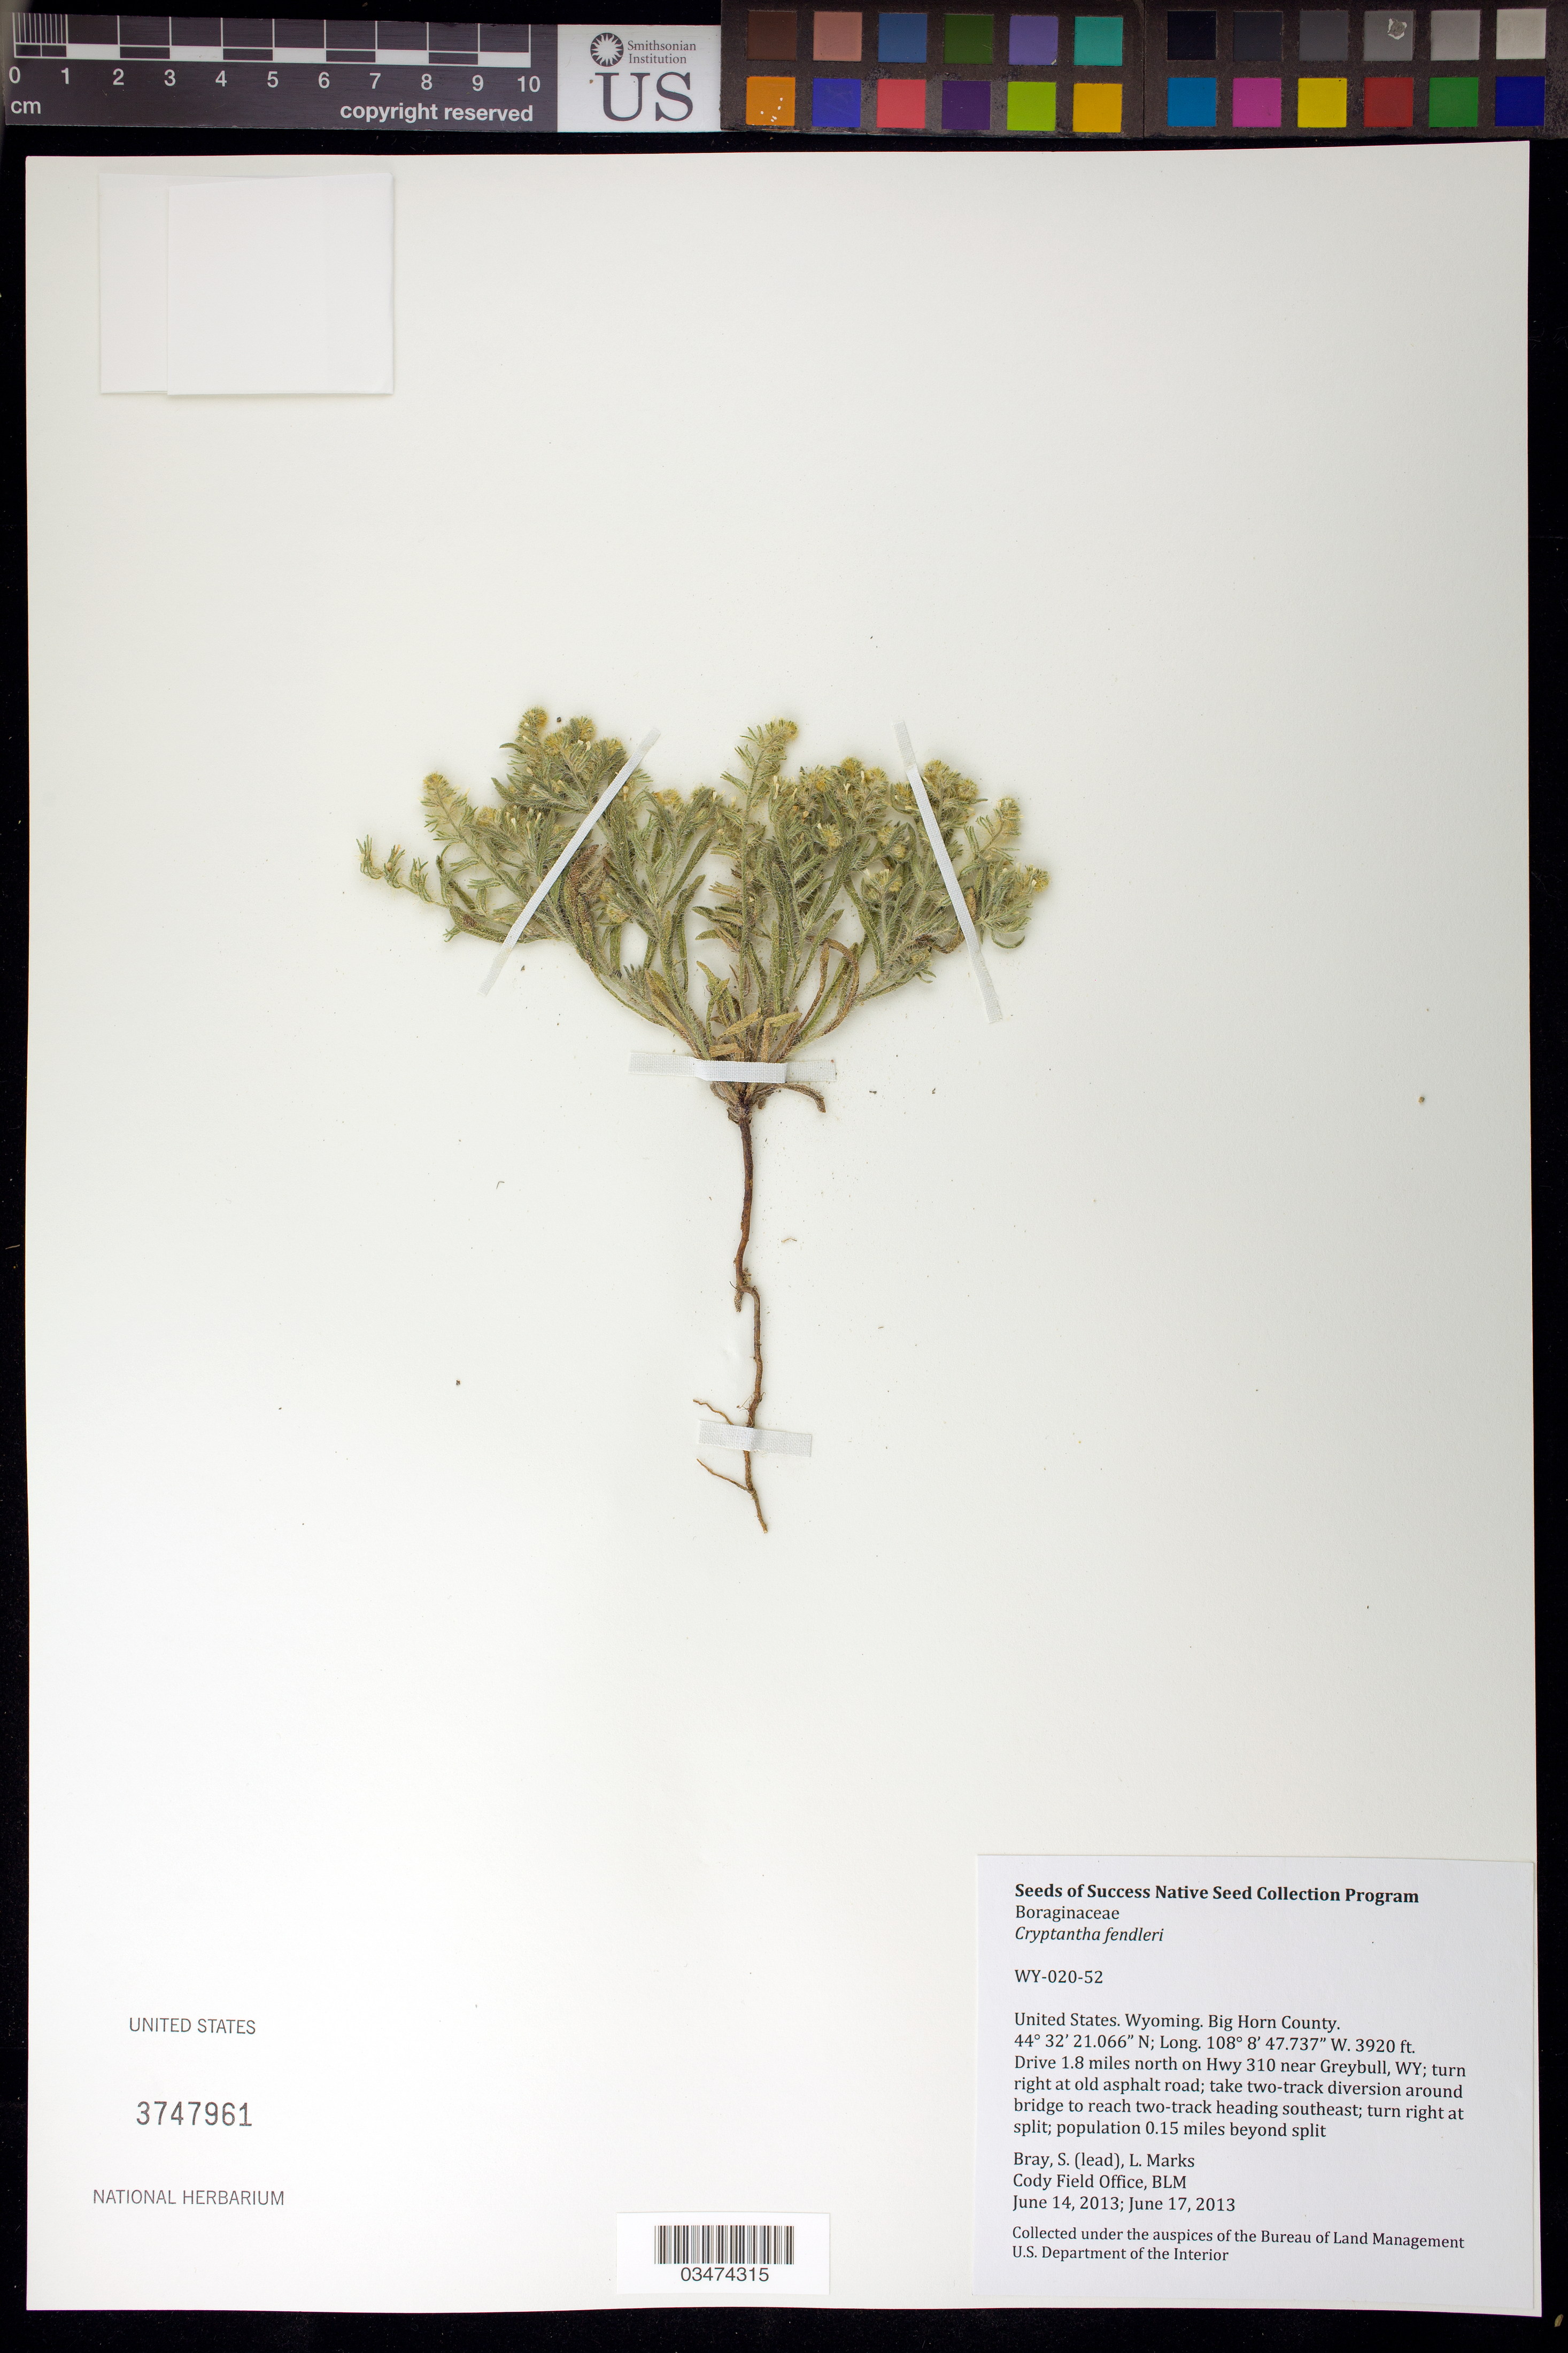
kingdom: Plantae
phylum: Tracheophyta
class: Magnoliopsida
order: Boraginales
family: Boraginaceae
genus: Cryptantha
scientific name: Cryptantha fendleri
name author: (A. Gray) Greene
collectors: S. Bray & L. Marks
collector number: WY020-52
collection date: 2013-06-14,2013-06-17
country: United States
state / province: Wyoming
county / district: Big Horn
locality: Near Greybull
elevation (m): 1195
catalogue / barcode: US 3747961